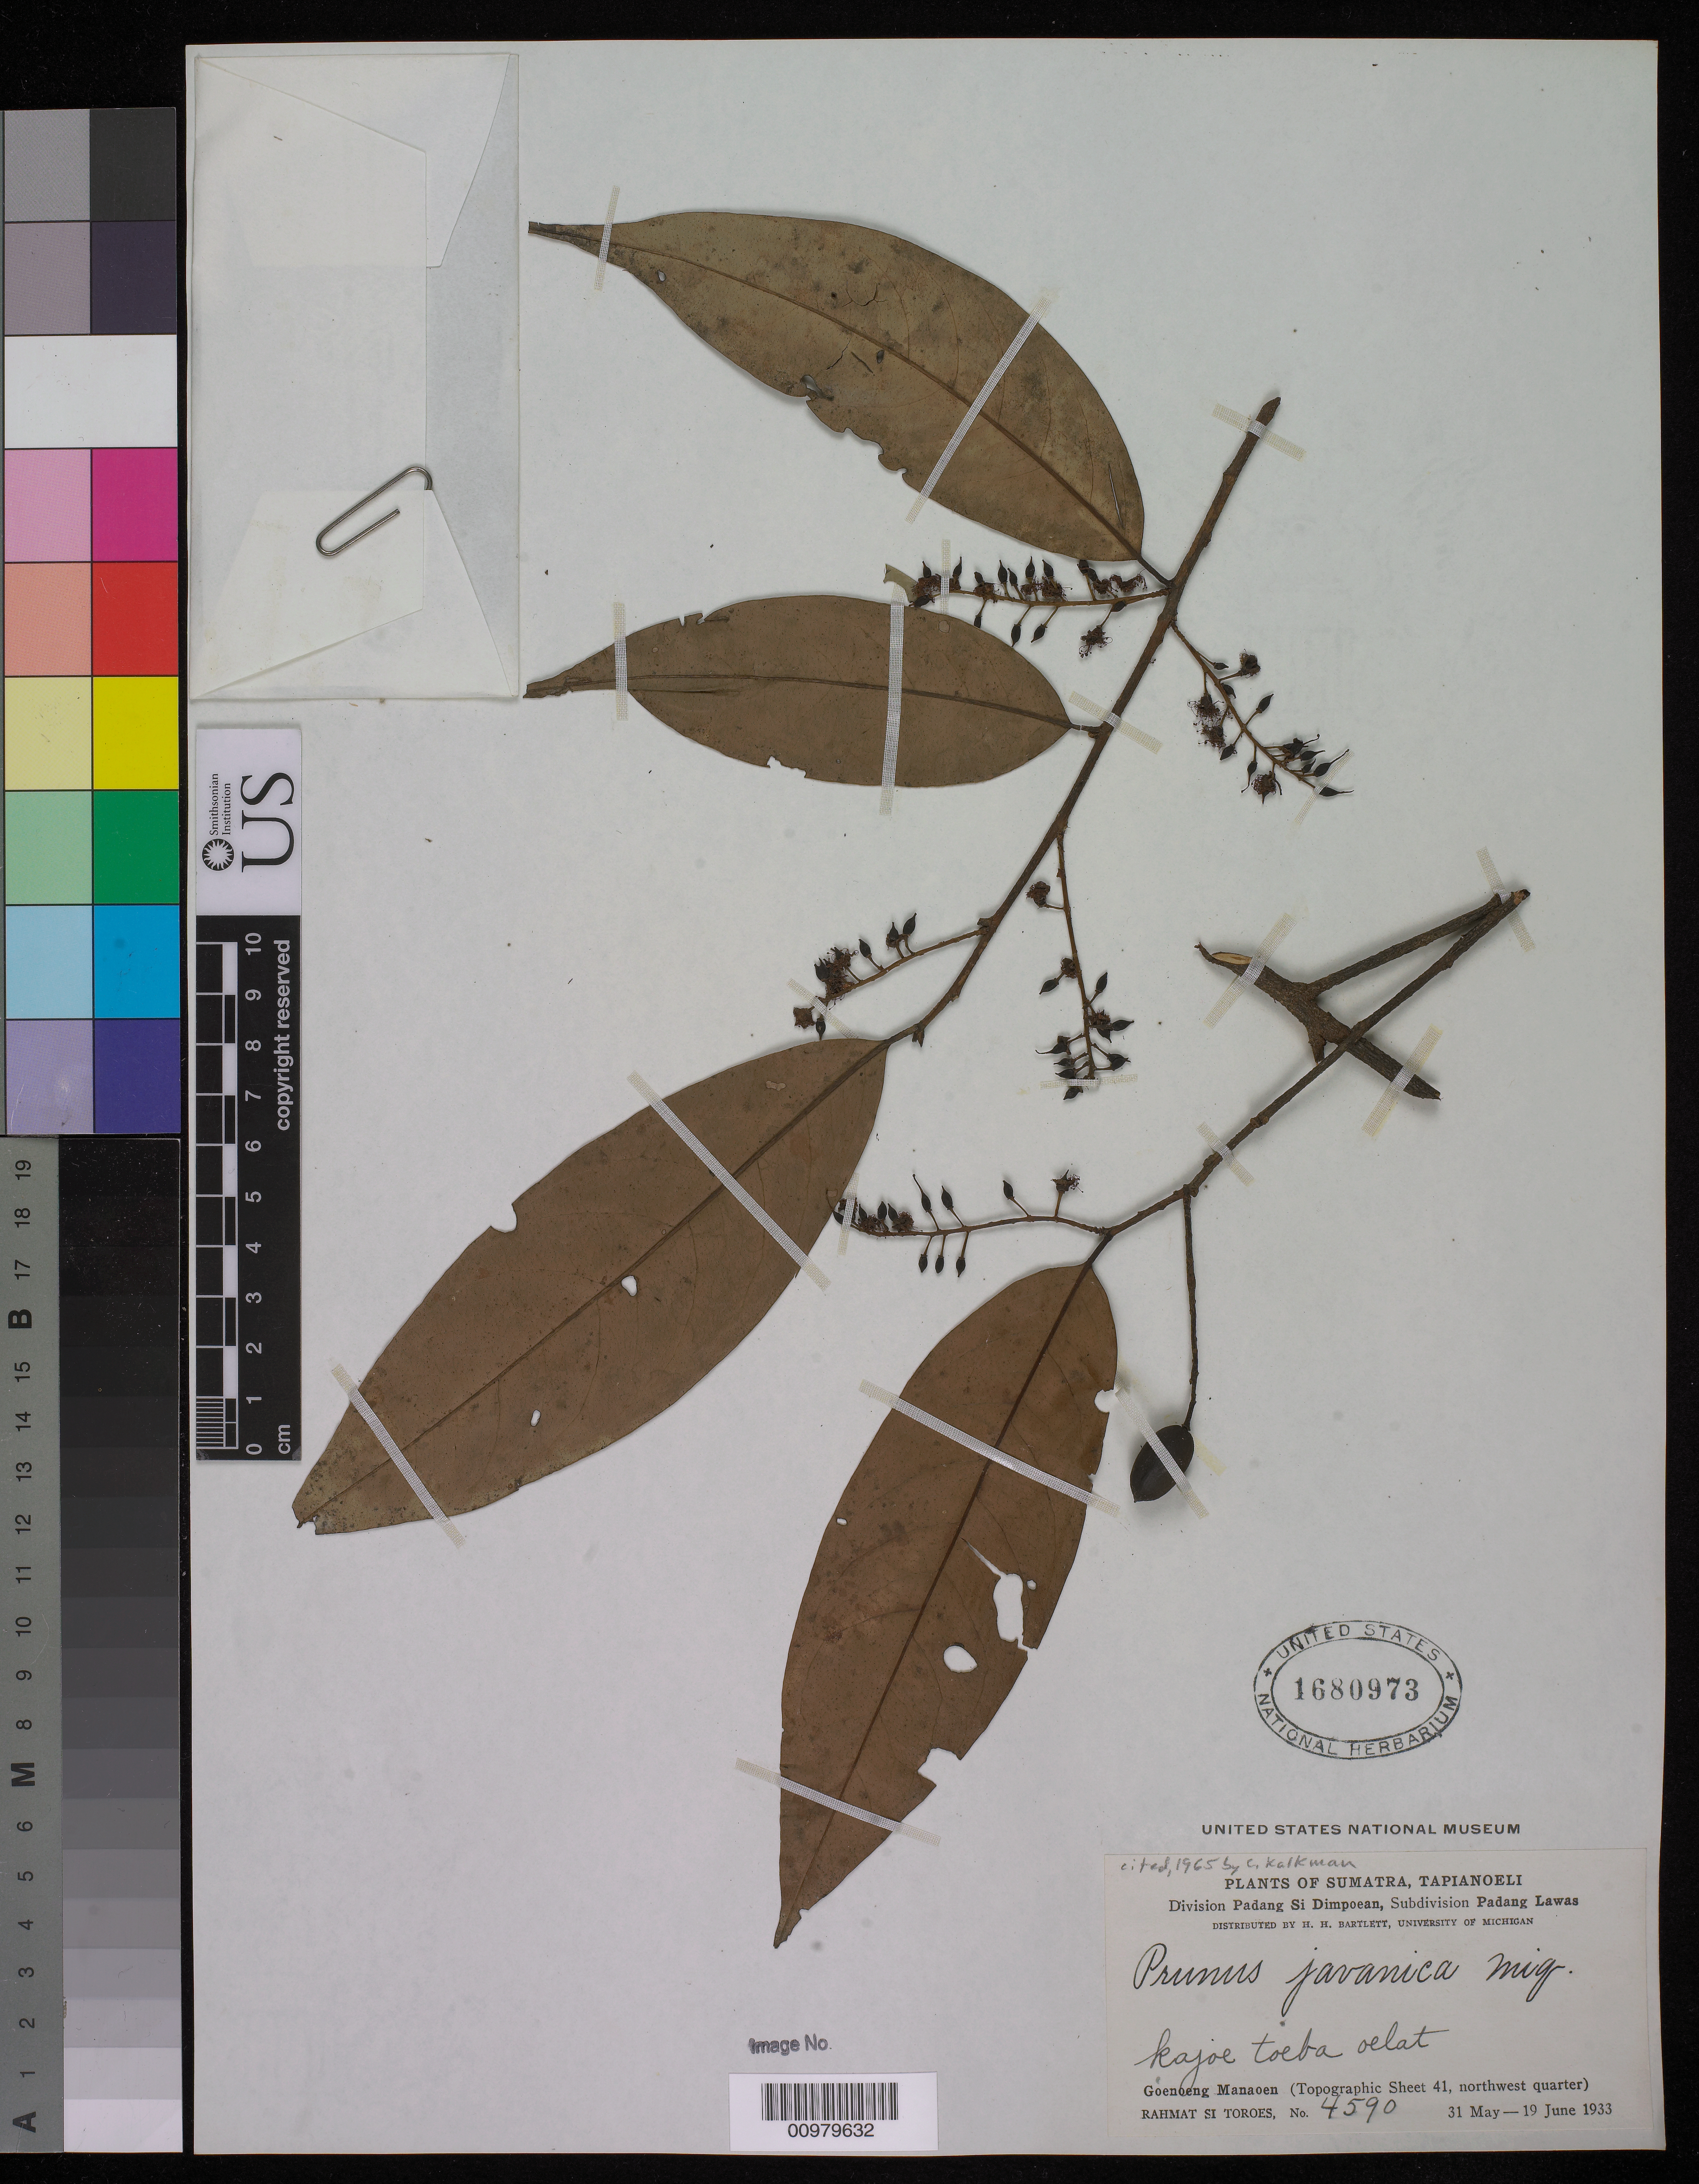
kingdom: Plantae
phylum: Tracheophyta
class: Magnoliopsida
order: Rosales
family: Rosaceae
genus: Prunus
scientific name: Prunus javanica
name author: (Teijsm. & Binn.) Miq.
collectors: Rahmat Si Boeea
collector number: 4590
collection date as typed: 31 May 1933 to 19 Jun 1933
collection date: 1933-05-31/1933-06-19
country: Indonesia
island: Sumatra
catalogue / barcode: US 1680973